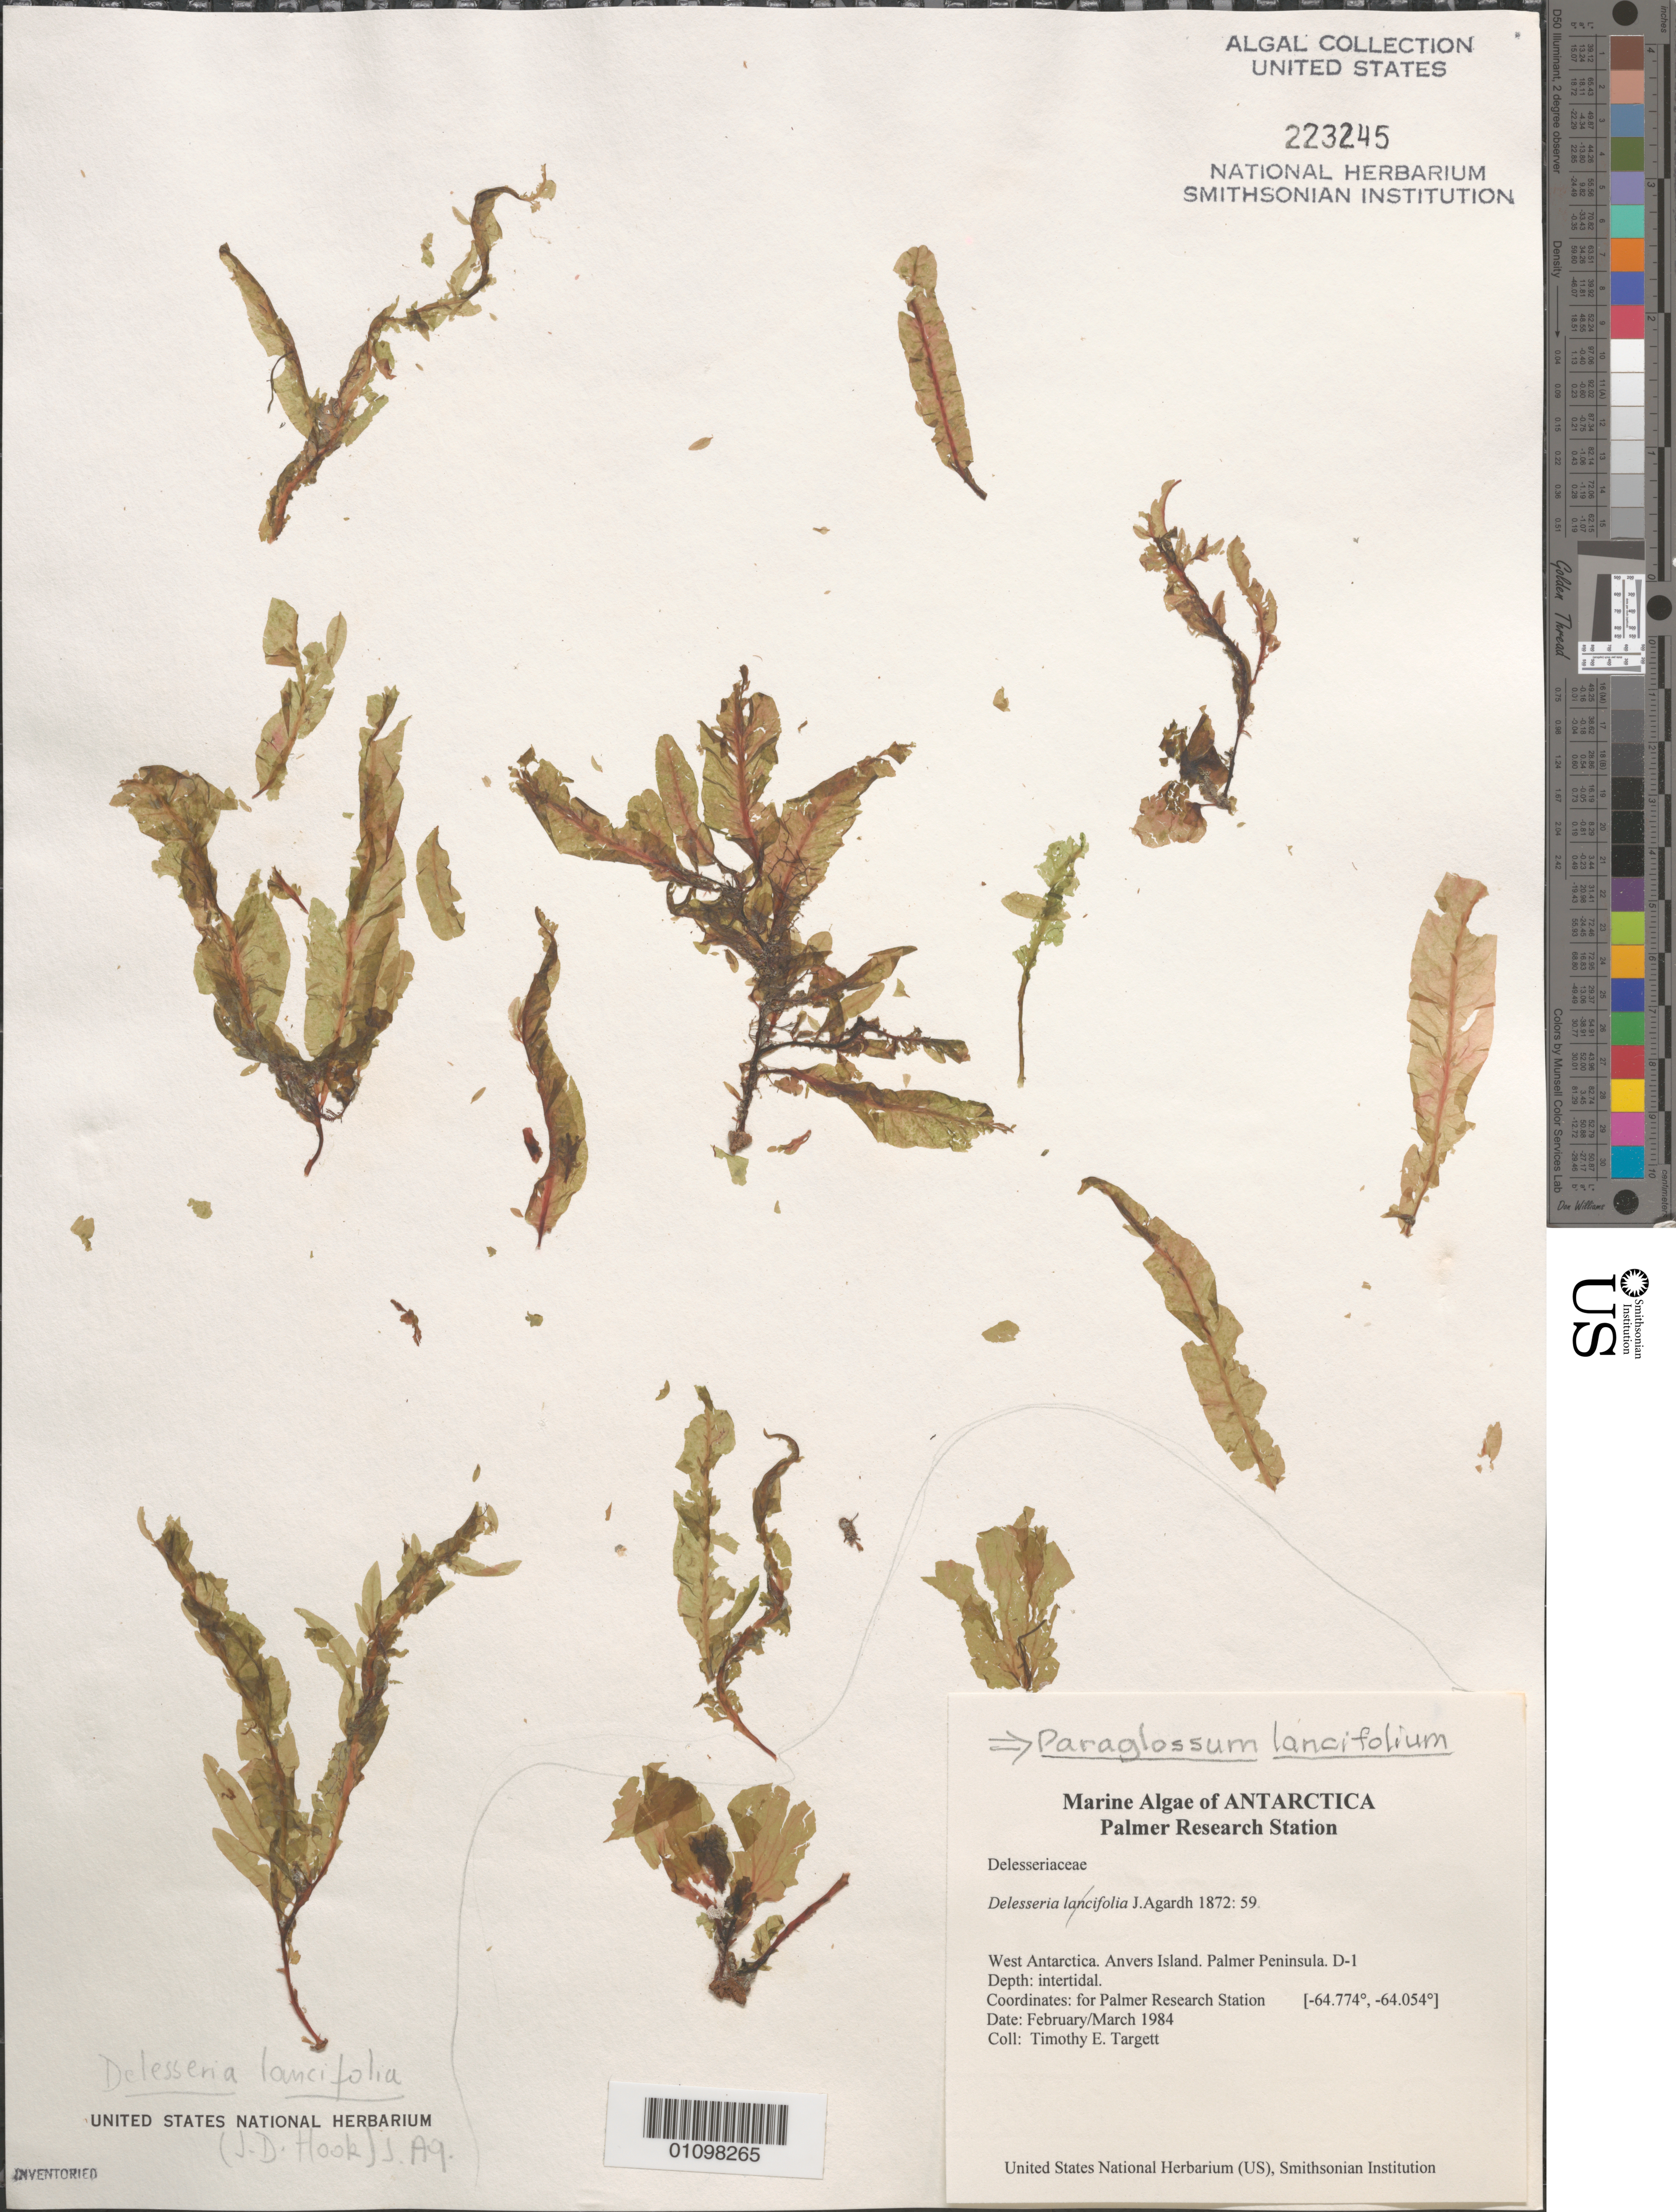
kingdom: Plantae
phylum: Rhodophyta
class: Florideophyceae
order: Ceramiales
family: Delesseriaceae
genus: Paraglossum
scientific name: Paraglossum lancifolium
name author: (J. Agardh) J. Agardh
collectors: T. Targett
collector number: D-1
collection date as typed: February/March 1984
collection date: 1984-02/1984-03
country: Antarctica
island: Anvers Island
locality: West Antarctica, Palmer Peninsula, Palmer Research Station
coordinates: -64.774, -64.054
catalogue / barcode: US 223245